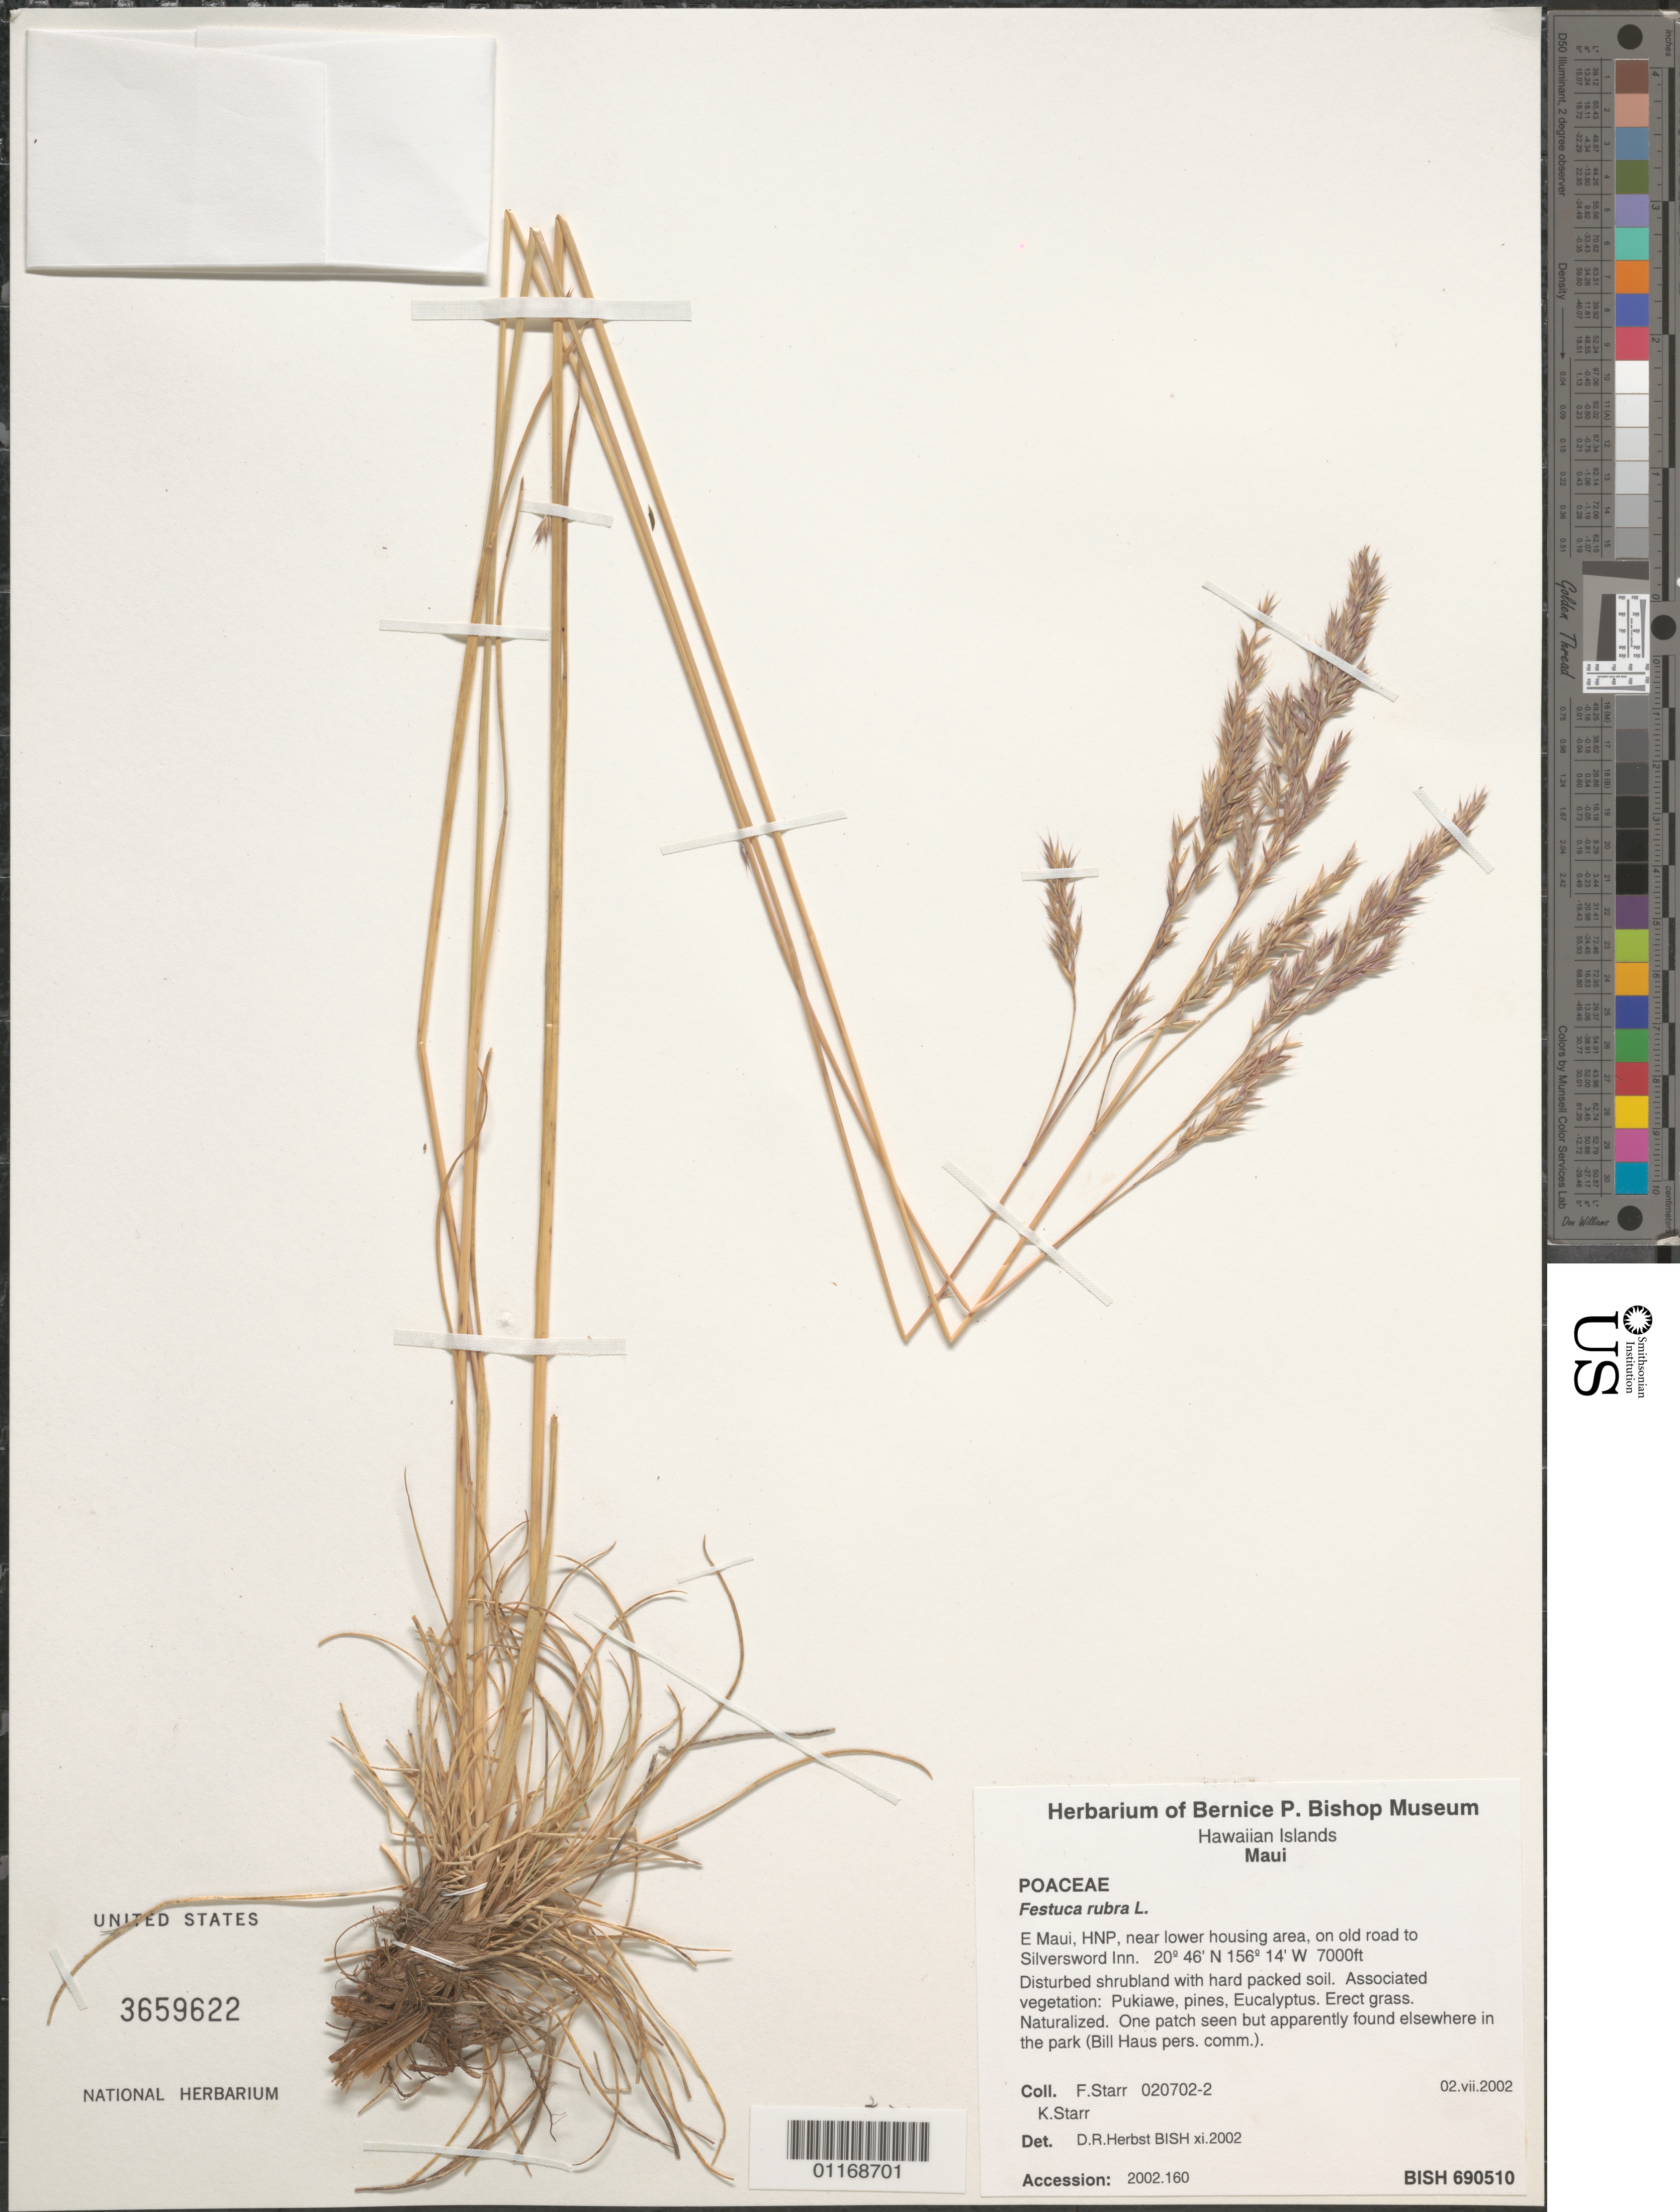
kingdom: Plantae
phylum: Tracheophyta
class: Liliopsida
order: Poales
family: Poaceae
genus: Festuca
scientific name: Festuca rubra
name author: L.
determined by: Herbst, D. R.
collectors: F. Starr & K. Starr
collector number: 020702-2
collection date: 2002-07-02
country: United States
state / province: Hawaii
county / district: Maui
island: Maui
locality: E. Maui, HNP, near lower housing area, on old road to Silversword Inn.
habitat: Distrubed shrubland with hard packed soil.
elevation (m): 2134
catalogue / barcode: US 3659622